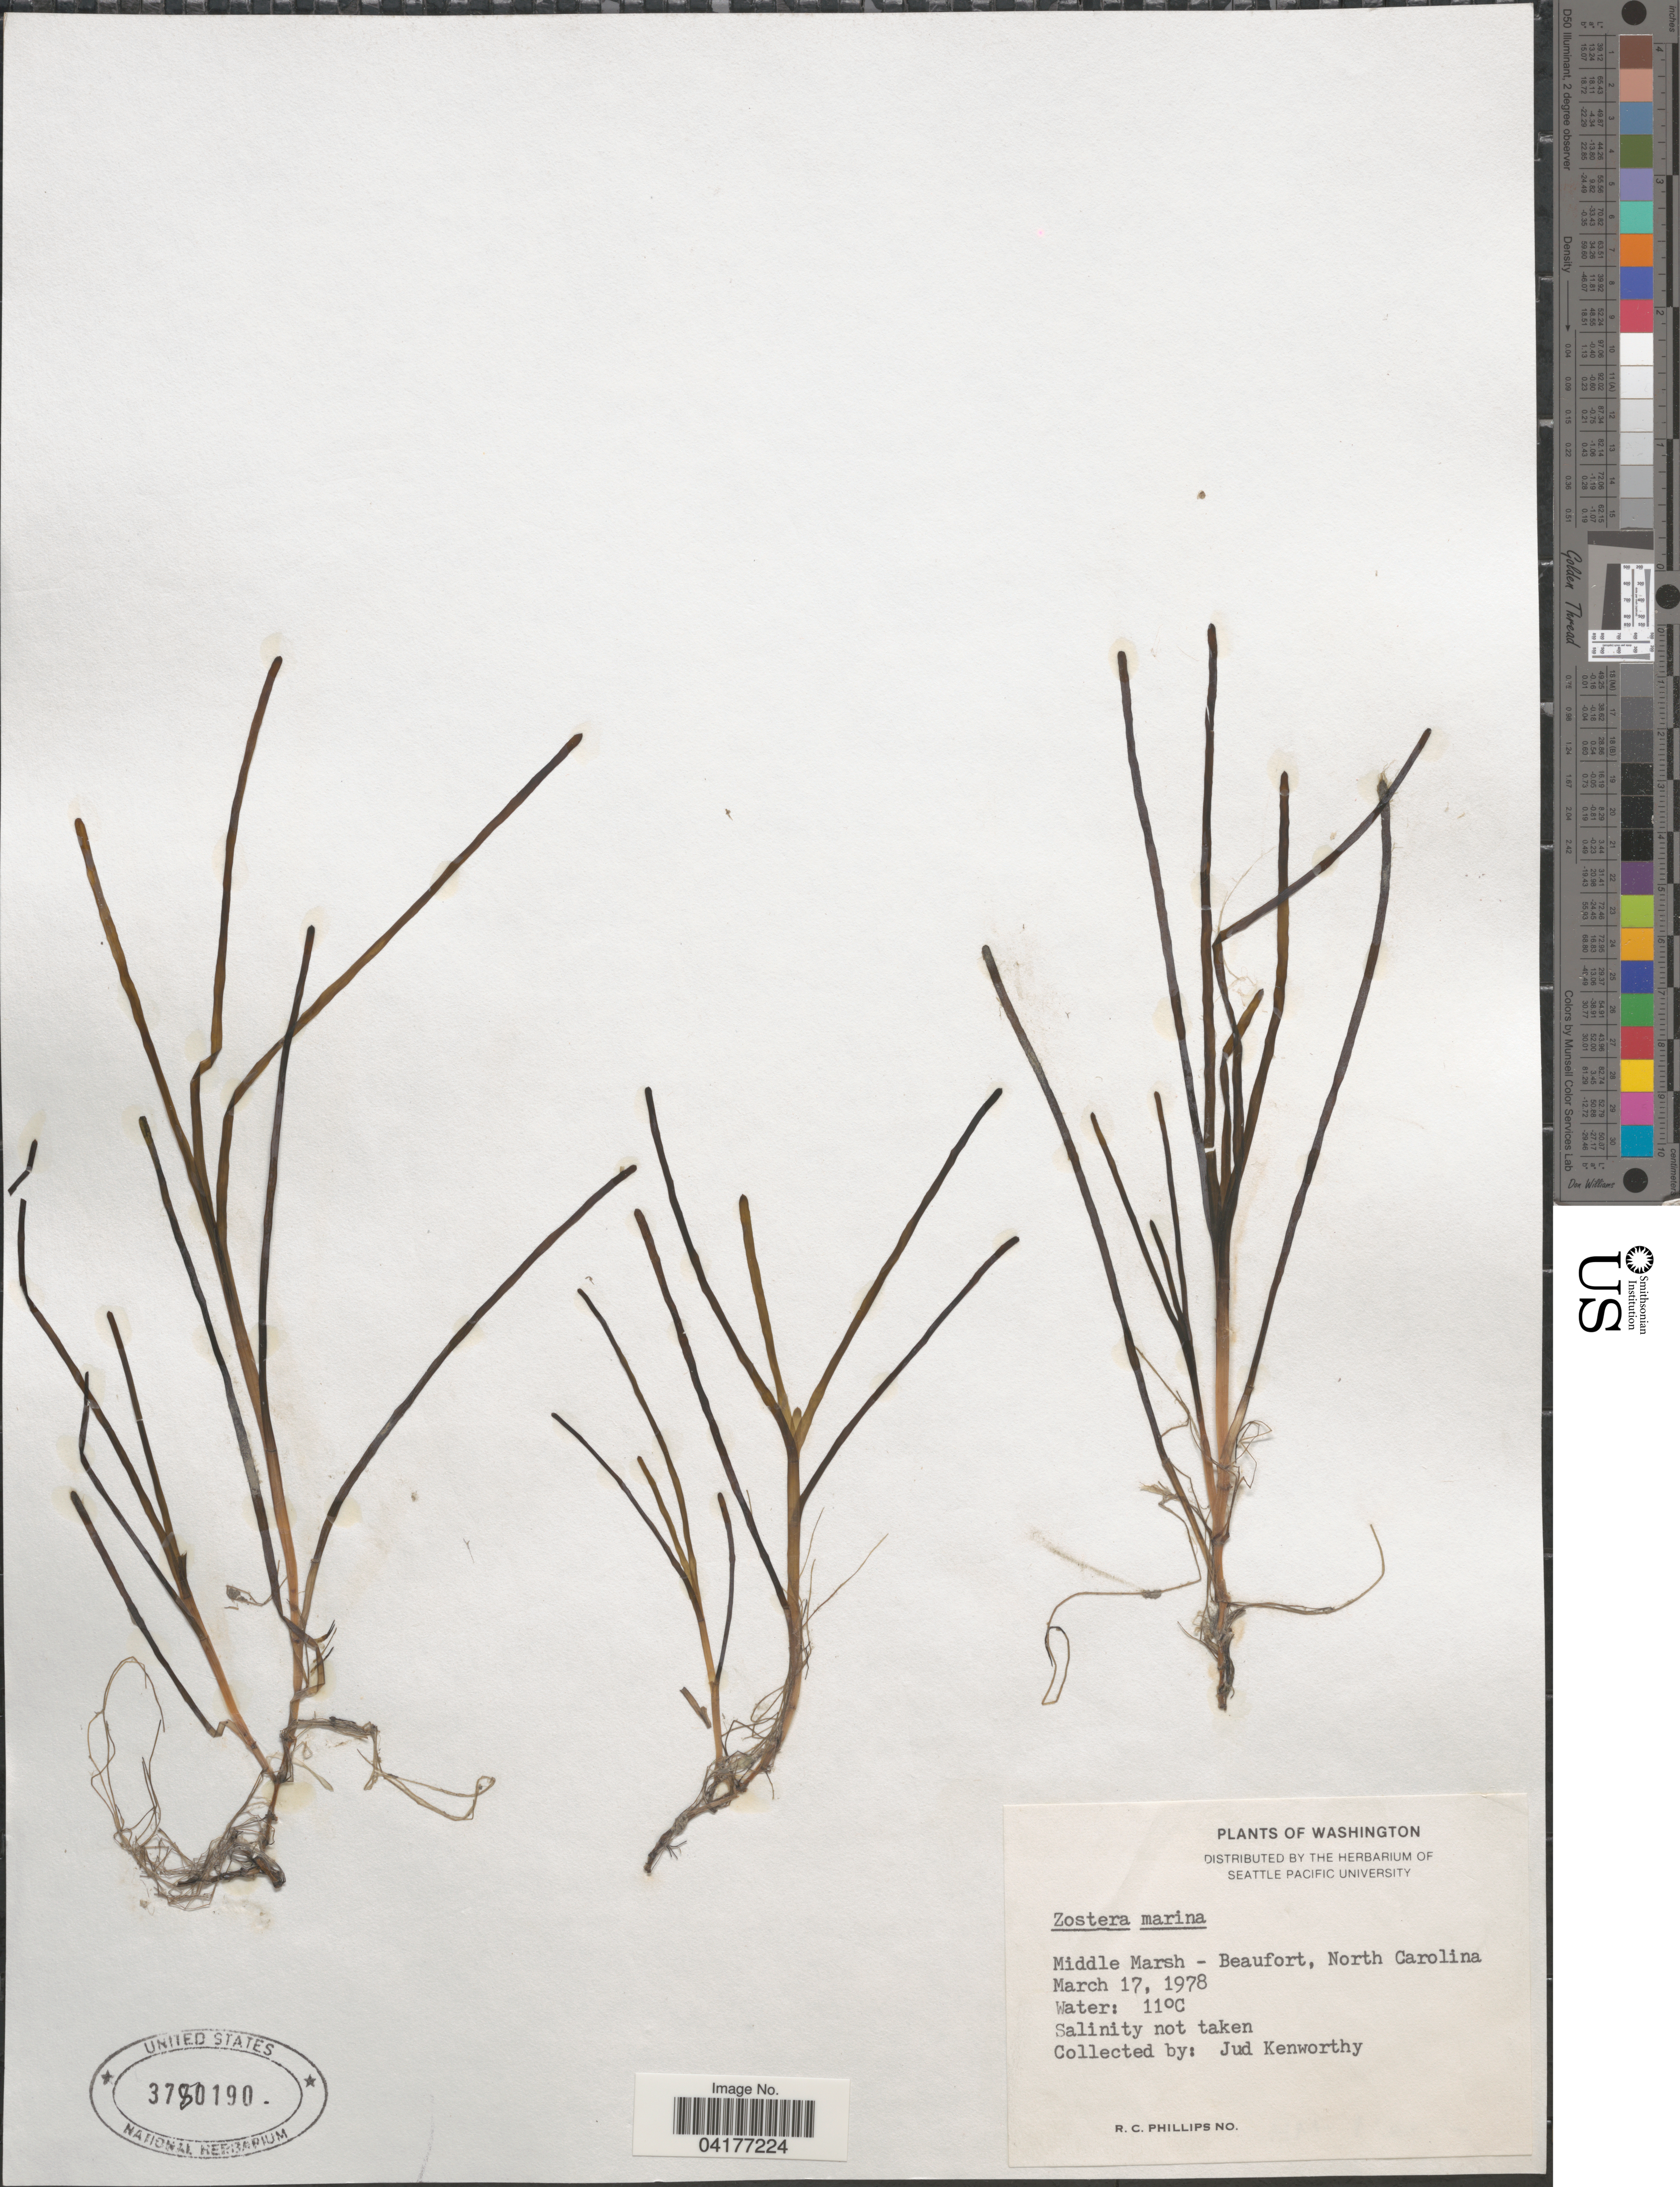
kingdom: Plantae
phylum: Tracheophyta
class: Liliopsida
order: Alismatales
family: Zosteraceae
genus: Zostera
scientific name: Zostera marina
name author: L.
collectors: J. Kenworthy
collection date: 1978-03-17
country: United States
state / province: North Carolina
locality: Middle Marsh - Beaufort.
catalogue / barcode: US 3780190